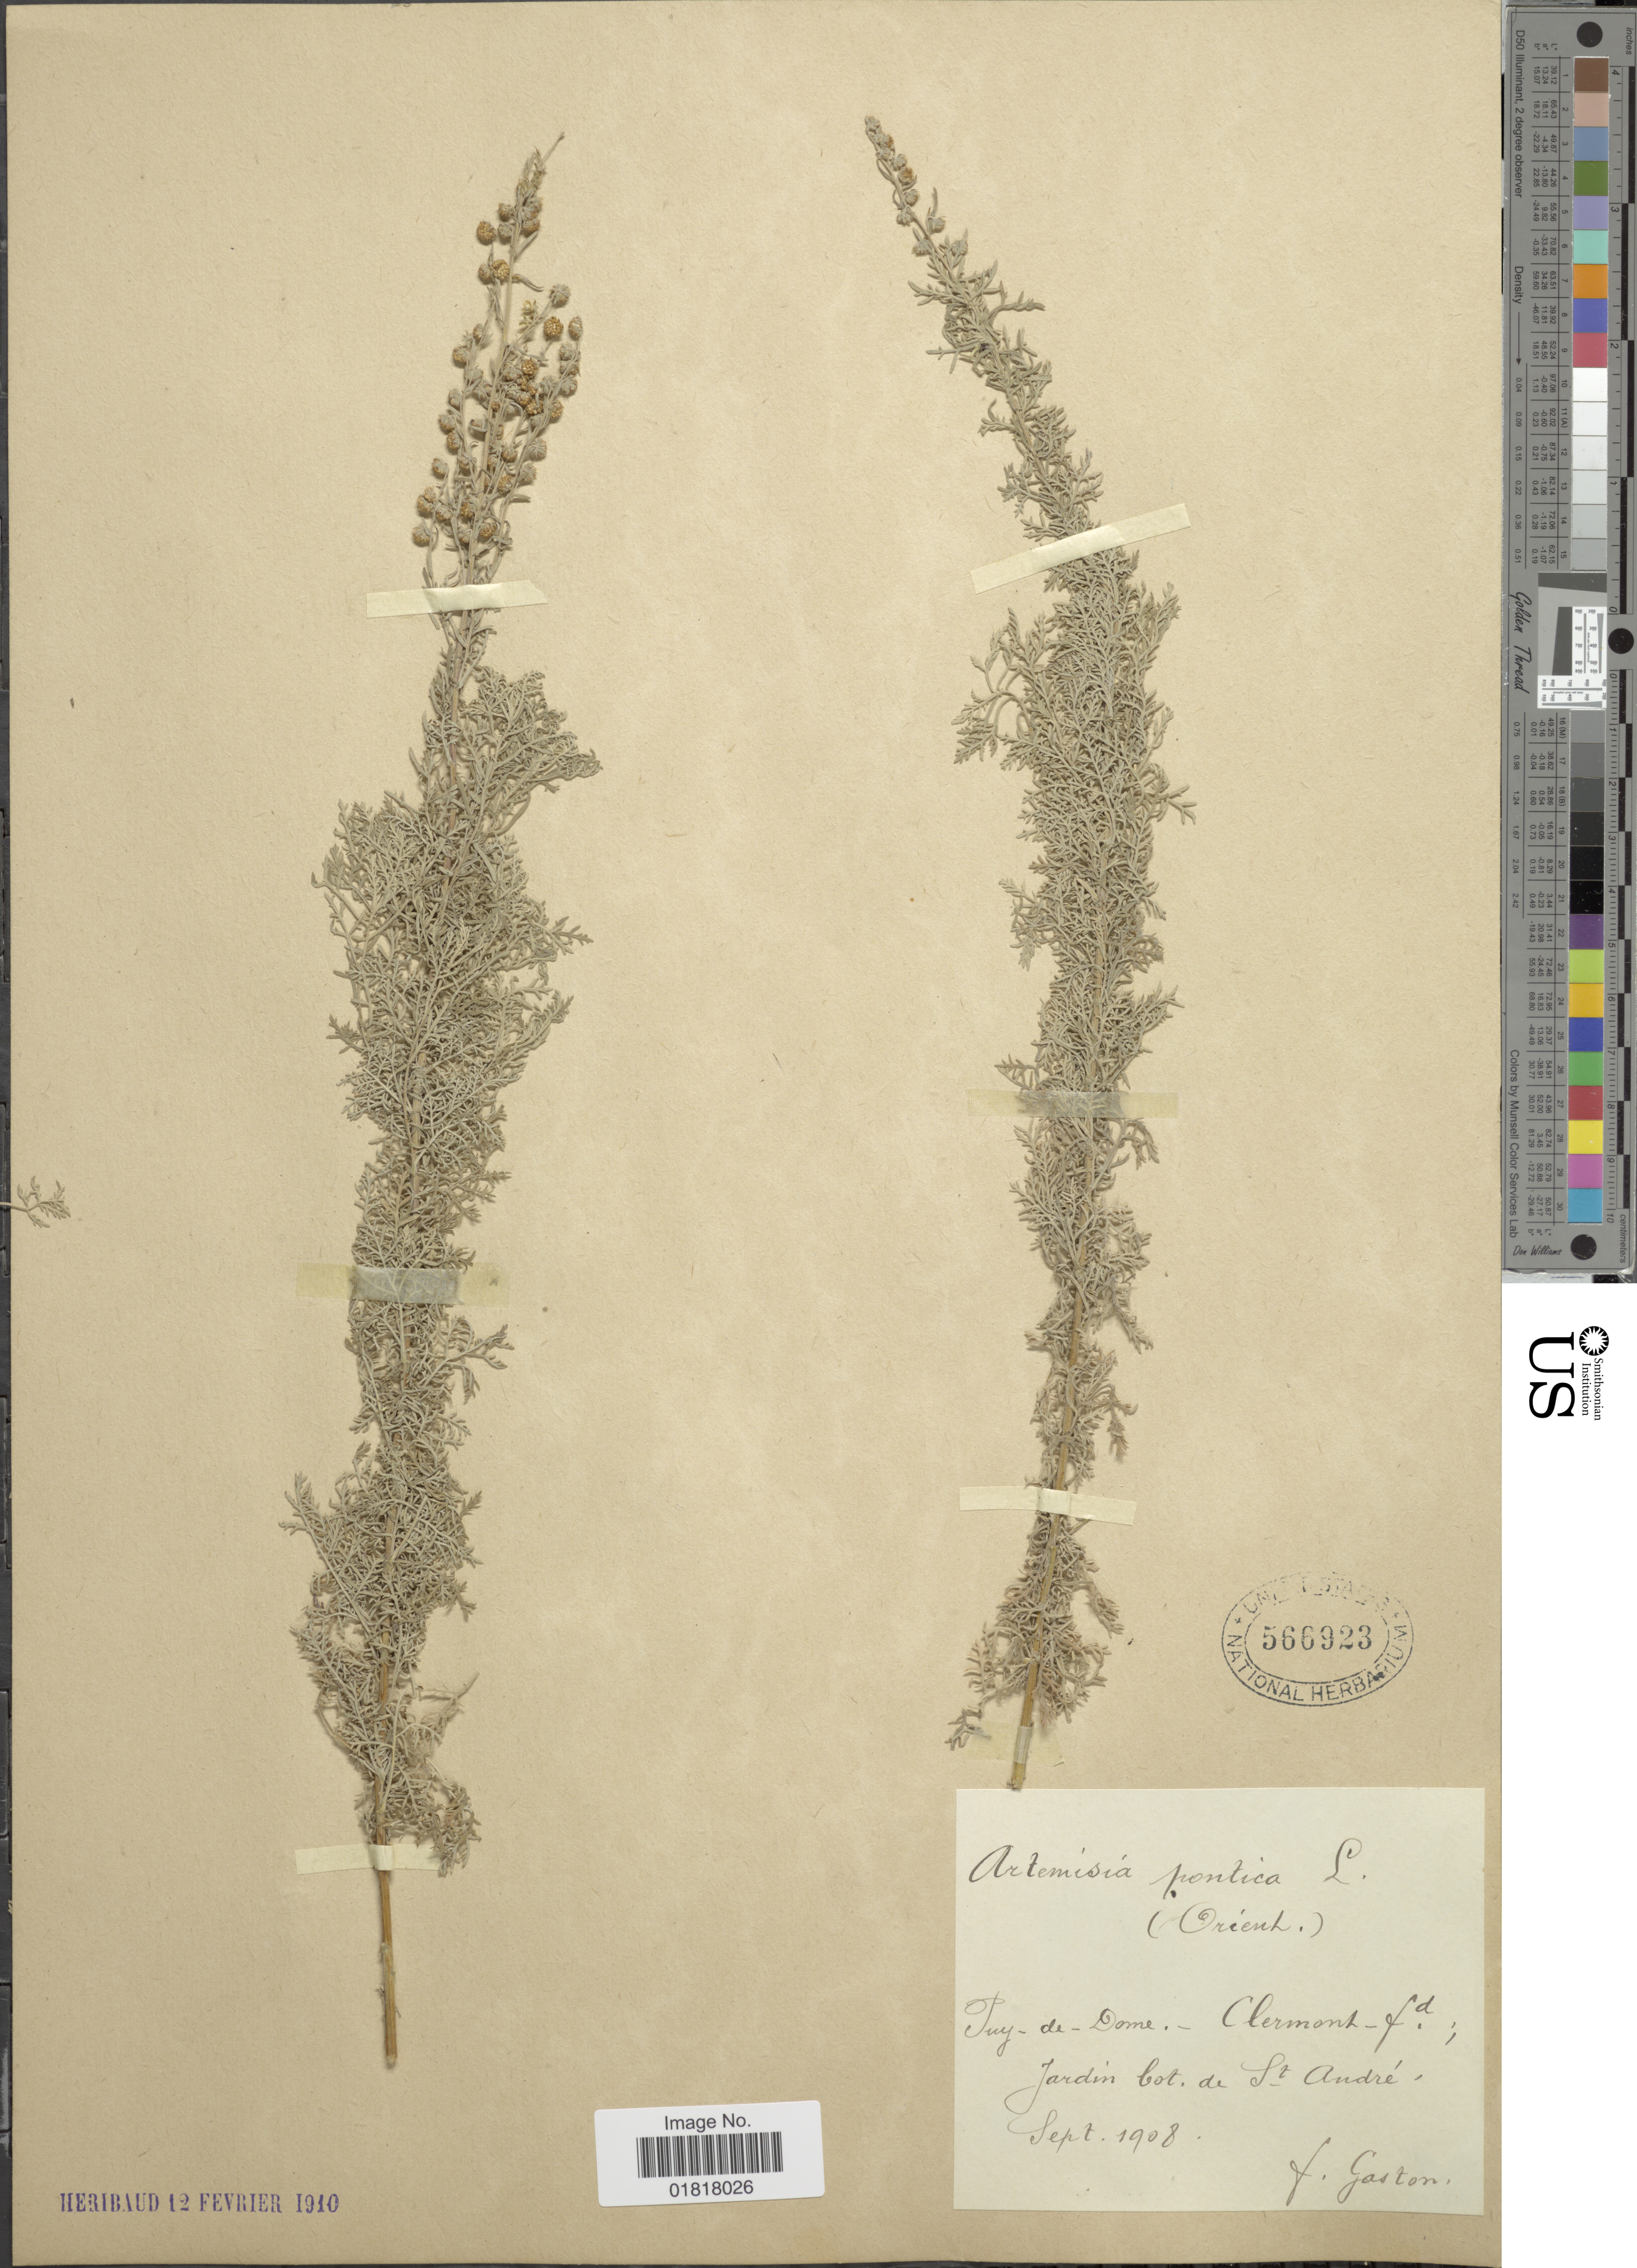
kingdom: Plantae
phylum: Tracheophyta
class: Magnoliopsida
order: Asterales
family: Asteraceae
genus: Artemisia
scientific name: Artemisia pontica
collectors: F. Gaston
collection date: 1908-09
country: France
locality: Puy de Dome, Clermont Fd., Jardin bot. de St. André [interpreted]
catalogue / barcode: US 566923